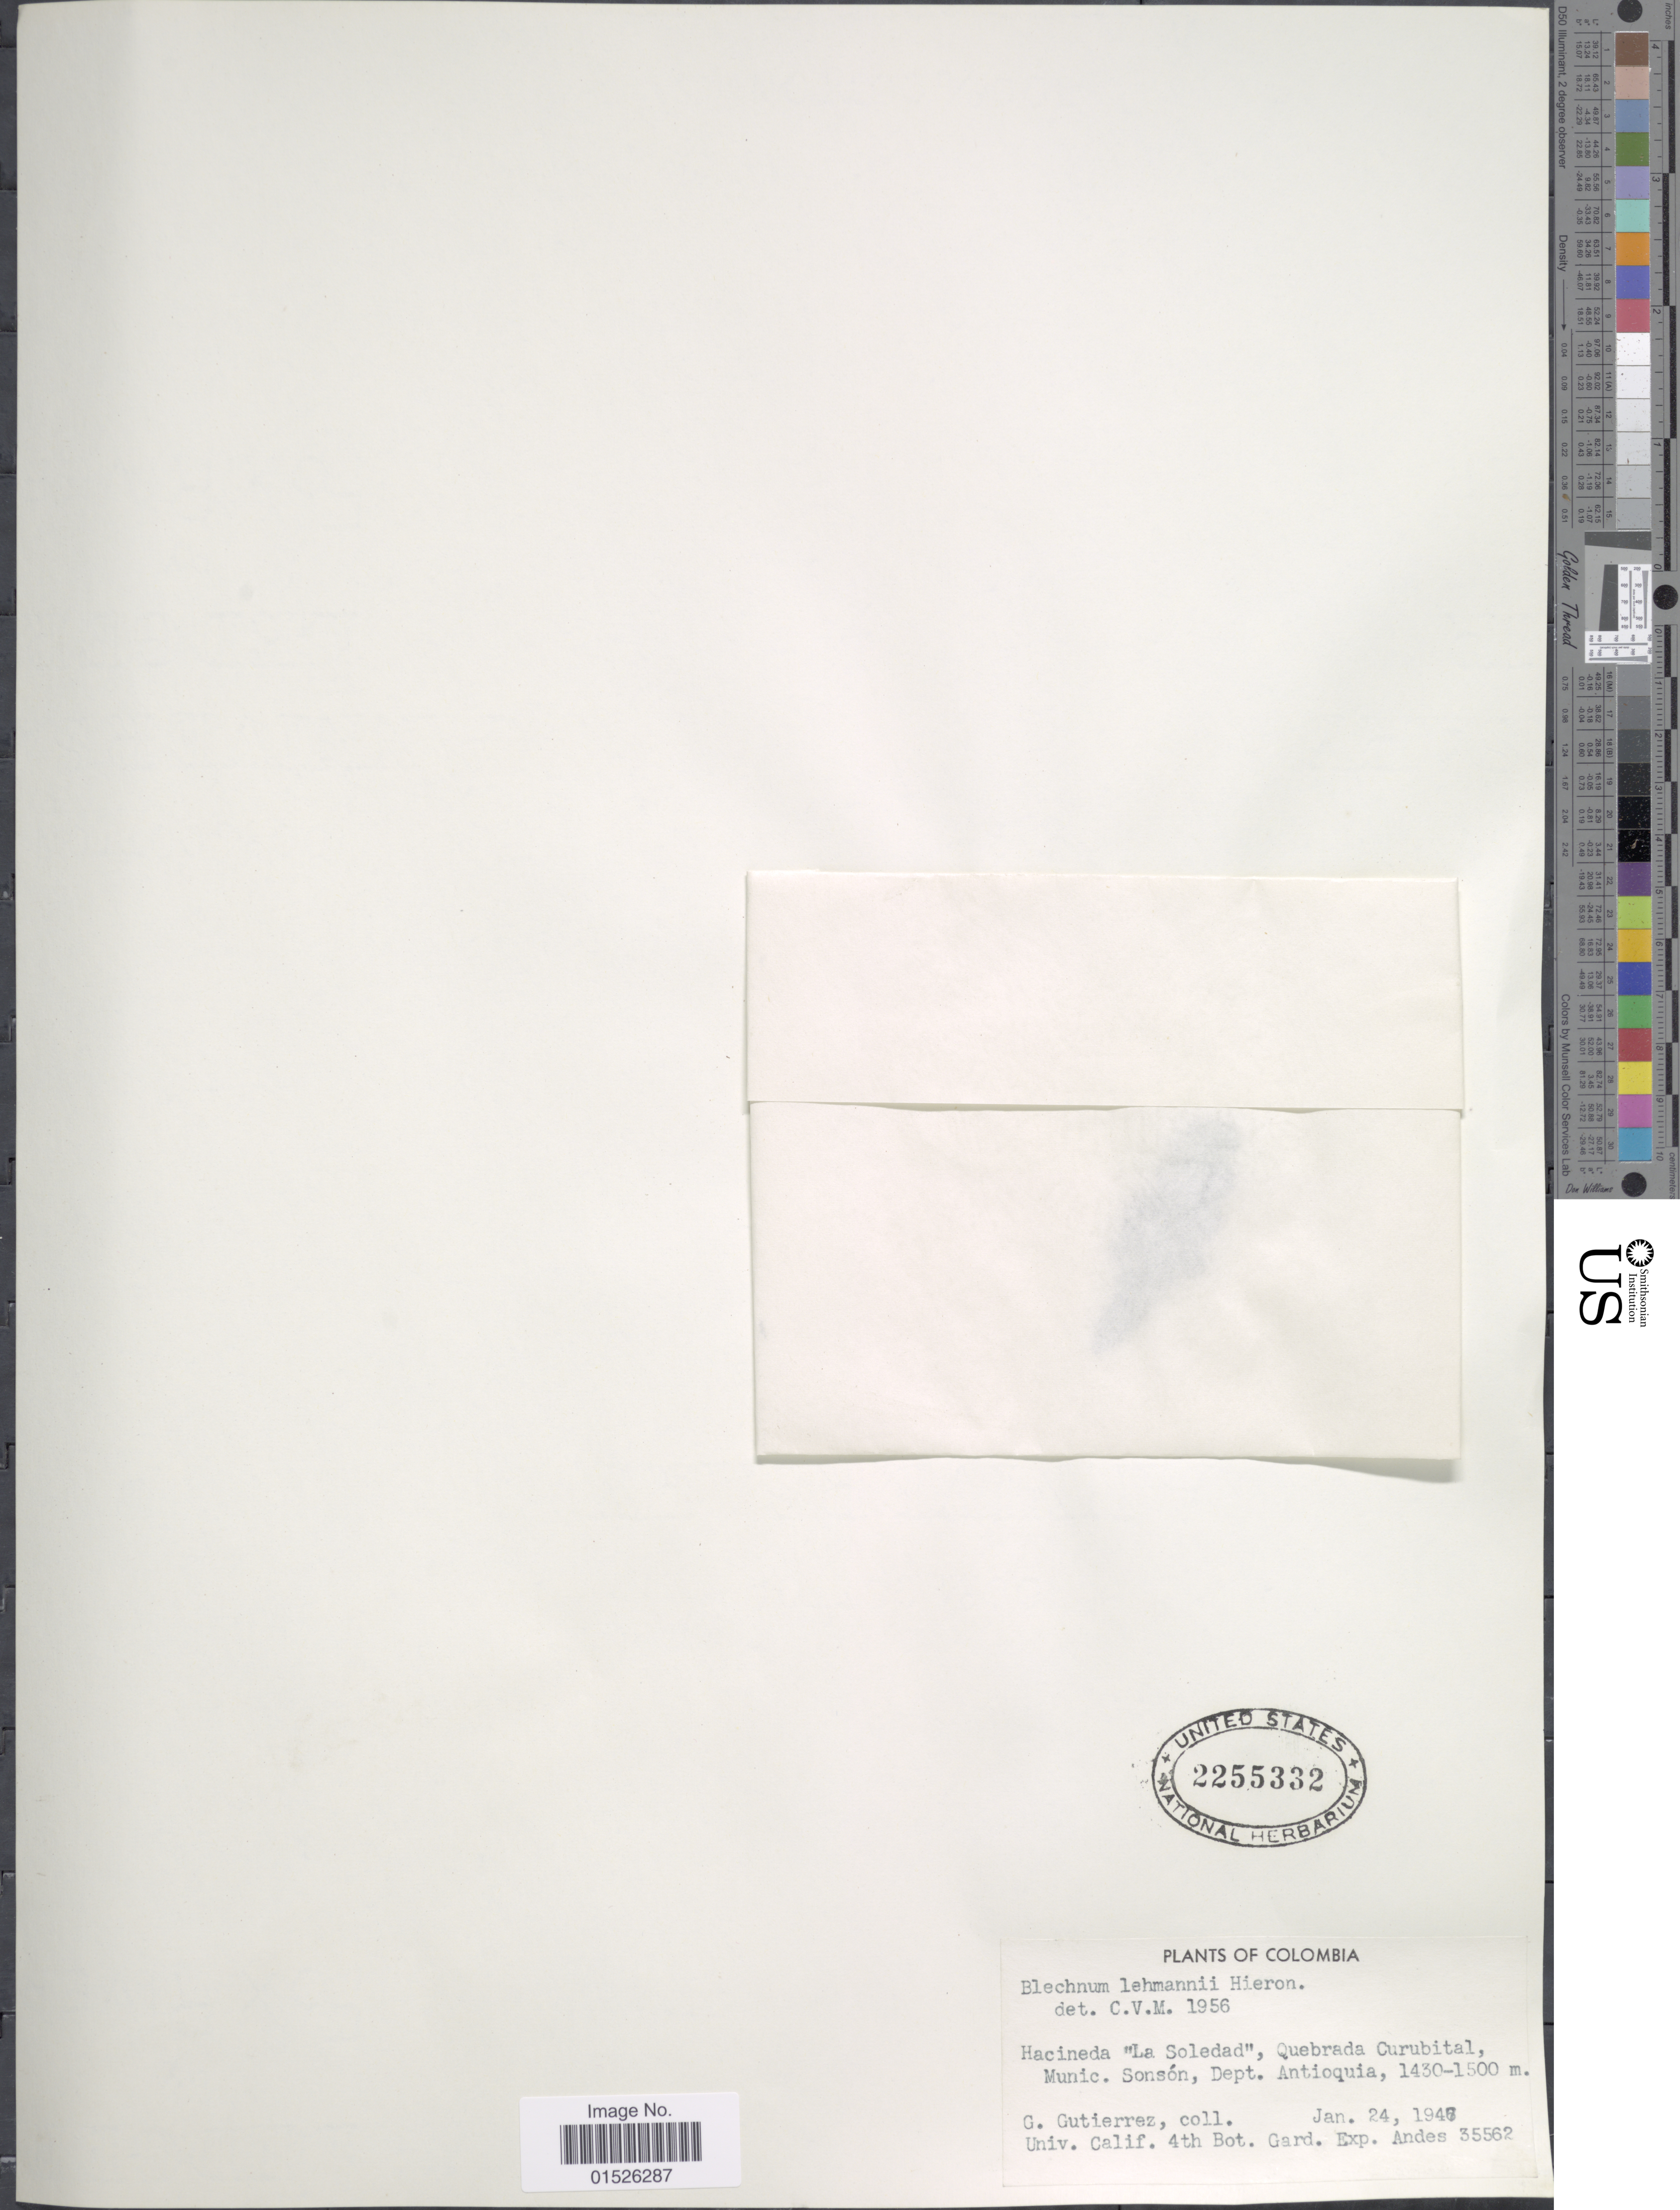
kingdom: Plantae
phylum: Tracheophyta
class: Polypodiopsida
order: Polypodiales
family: Blechnaceae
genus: Blechnum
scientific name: Blechnum lehmannii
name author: Hieron.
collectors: G. Gutierrez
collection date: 1947-01-24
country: Colombia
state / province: Antioquia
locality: Colombia, Hacineda "La Soledad", Quebrada Curubital, Munic. Sonson, Dept. Antioquia.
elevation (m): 1430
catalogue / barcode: US 2255332